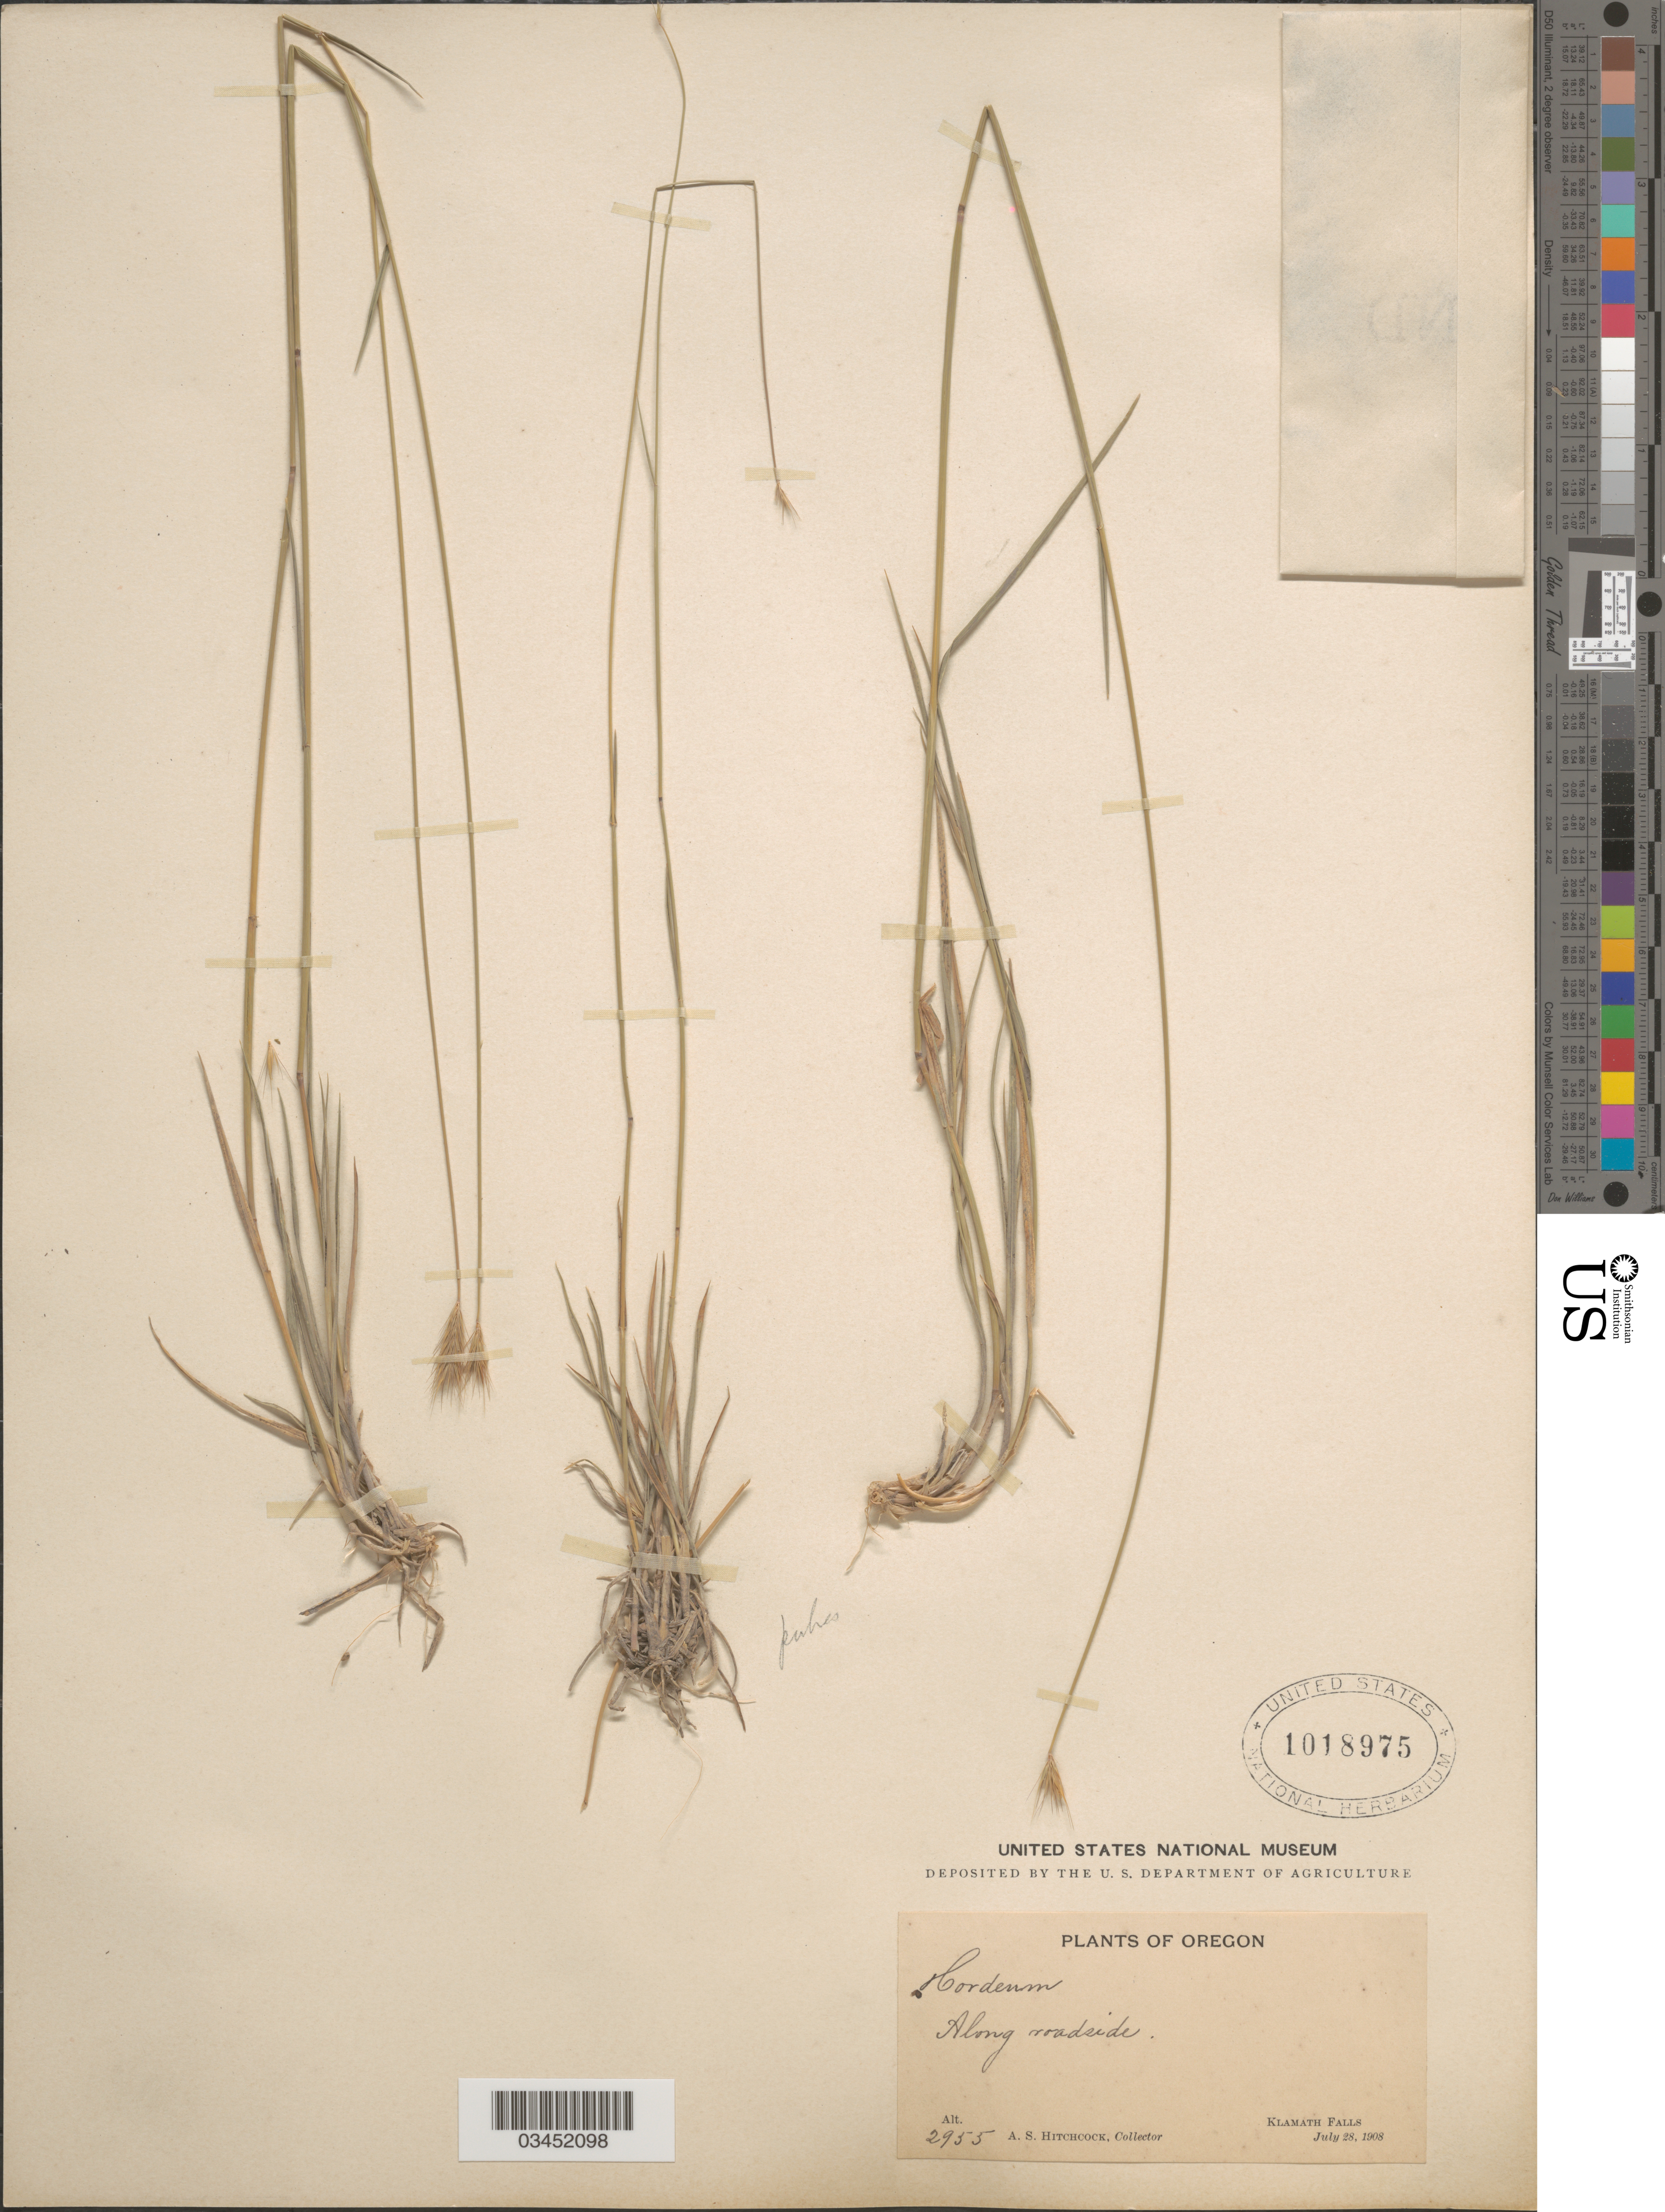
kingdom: Plantae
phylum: Tracheophyta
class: Liliopsida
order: Poales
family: Poaceae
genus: Hordeum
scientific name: Hordeum brachyantherum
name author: Nevski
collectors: A. S. Hitchcock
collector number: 2955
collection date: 1908-07-28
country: United States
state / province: Oregon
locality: Along roadside. Klamath Falls.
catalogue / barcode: US 1018975